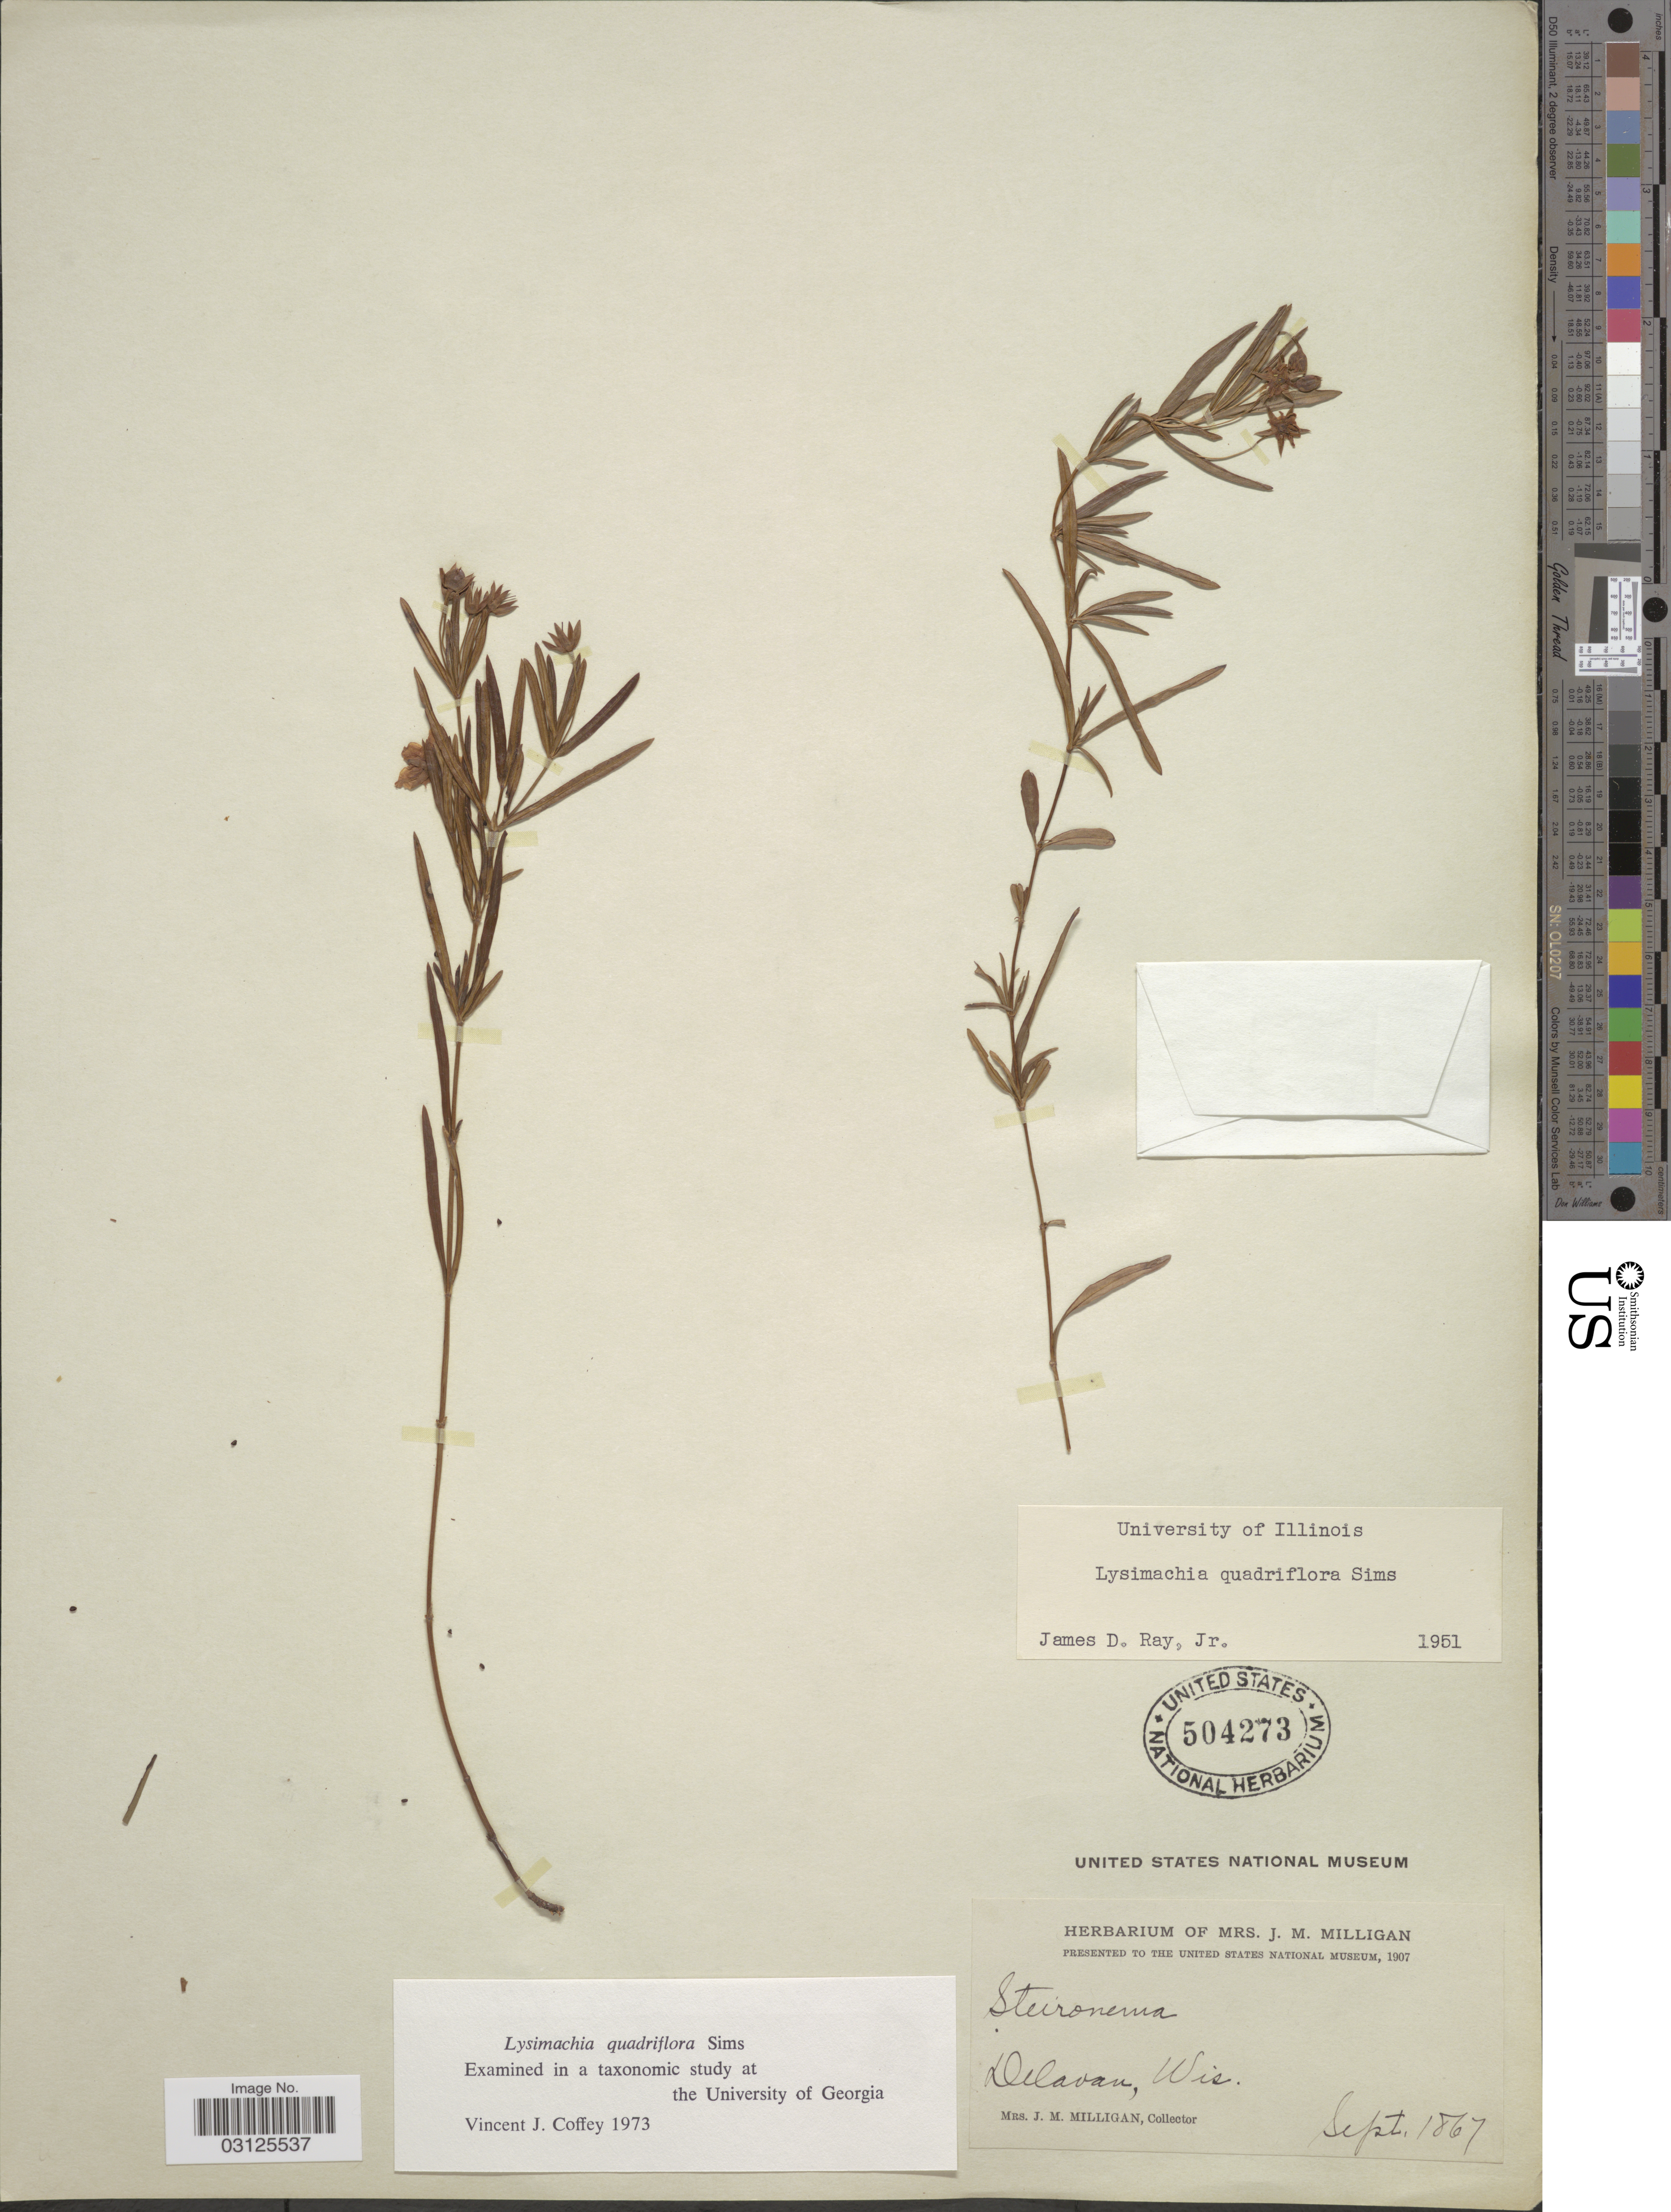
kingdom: Plantae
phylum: Tracheophyta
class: Magnoliopsida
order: Ericales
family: Primulaceae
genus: Lysimachia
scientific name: Lysimachia quadriflora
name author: Sims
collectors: J. Milligan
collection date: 1867-09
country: United States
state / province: Wisconsin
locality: Delaware, Wis.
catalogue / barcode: US 504273